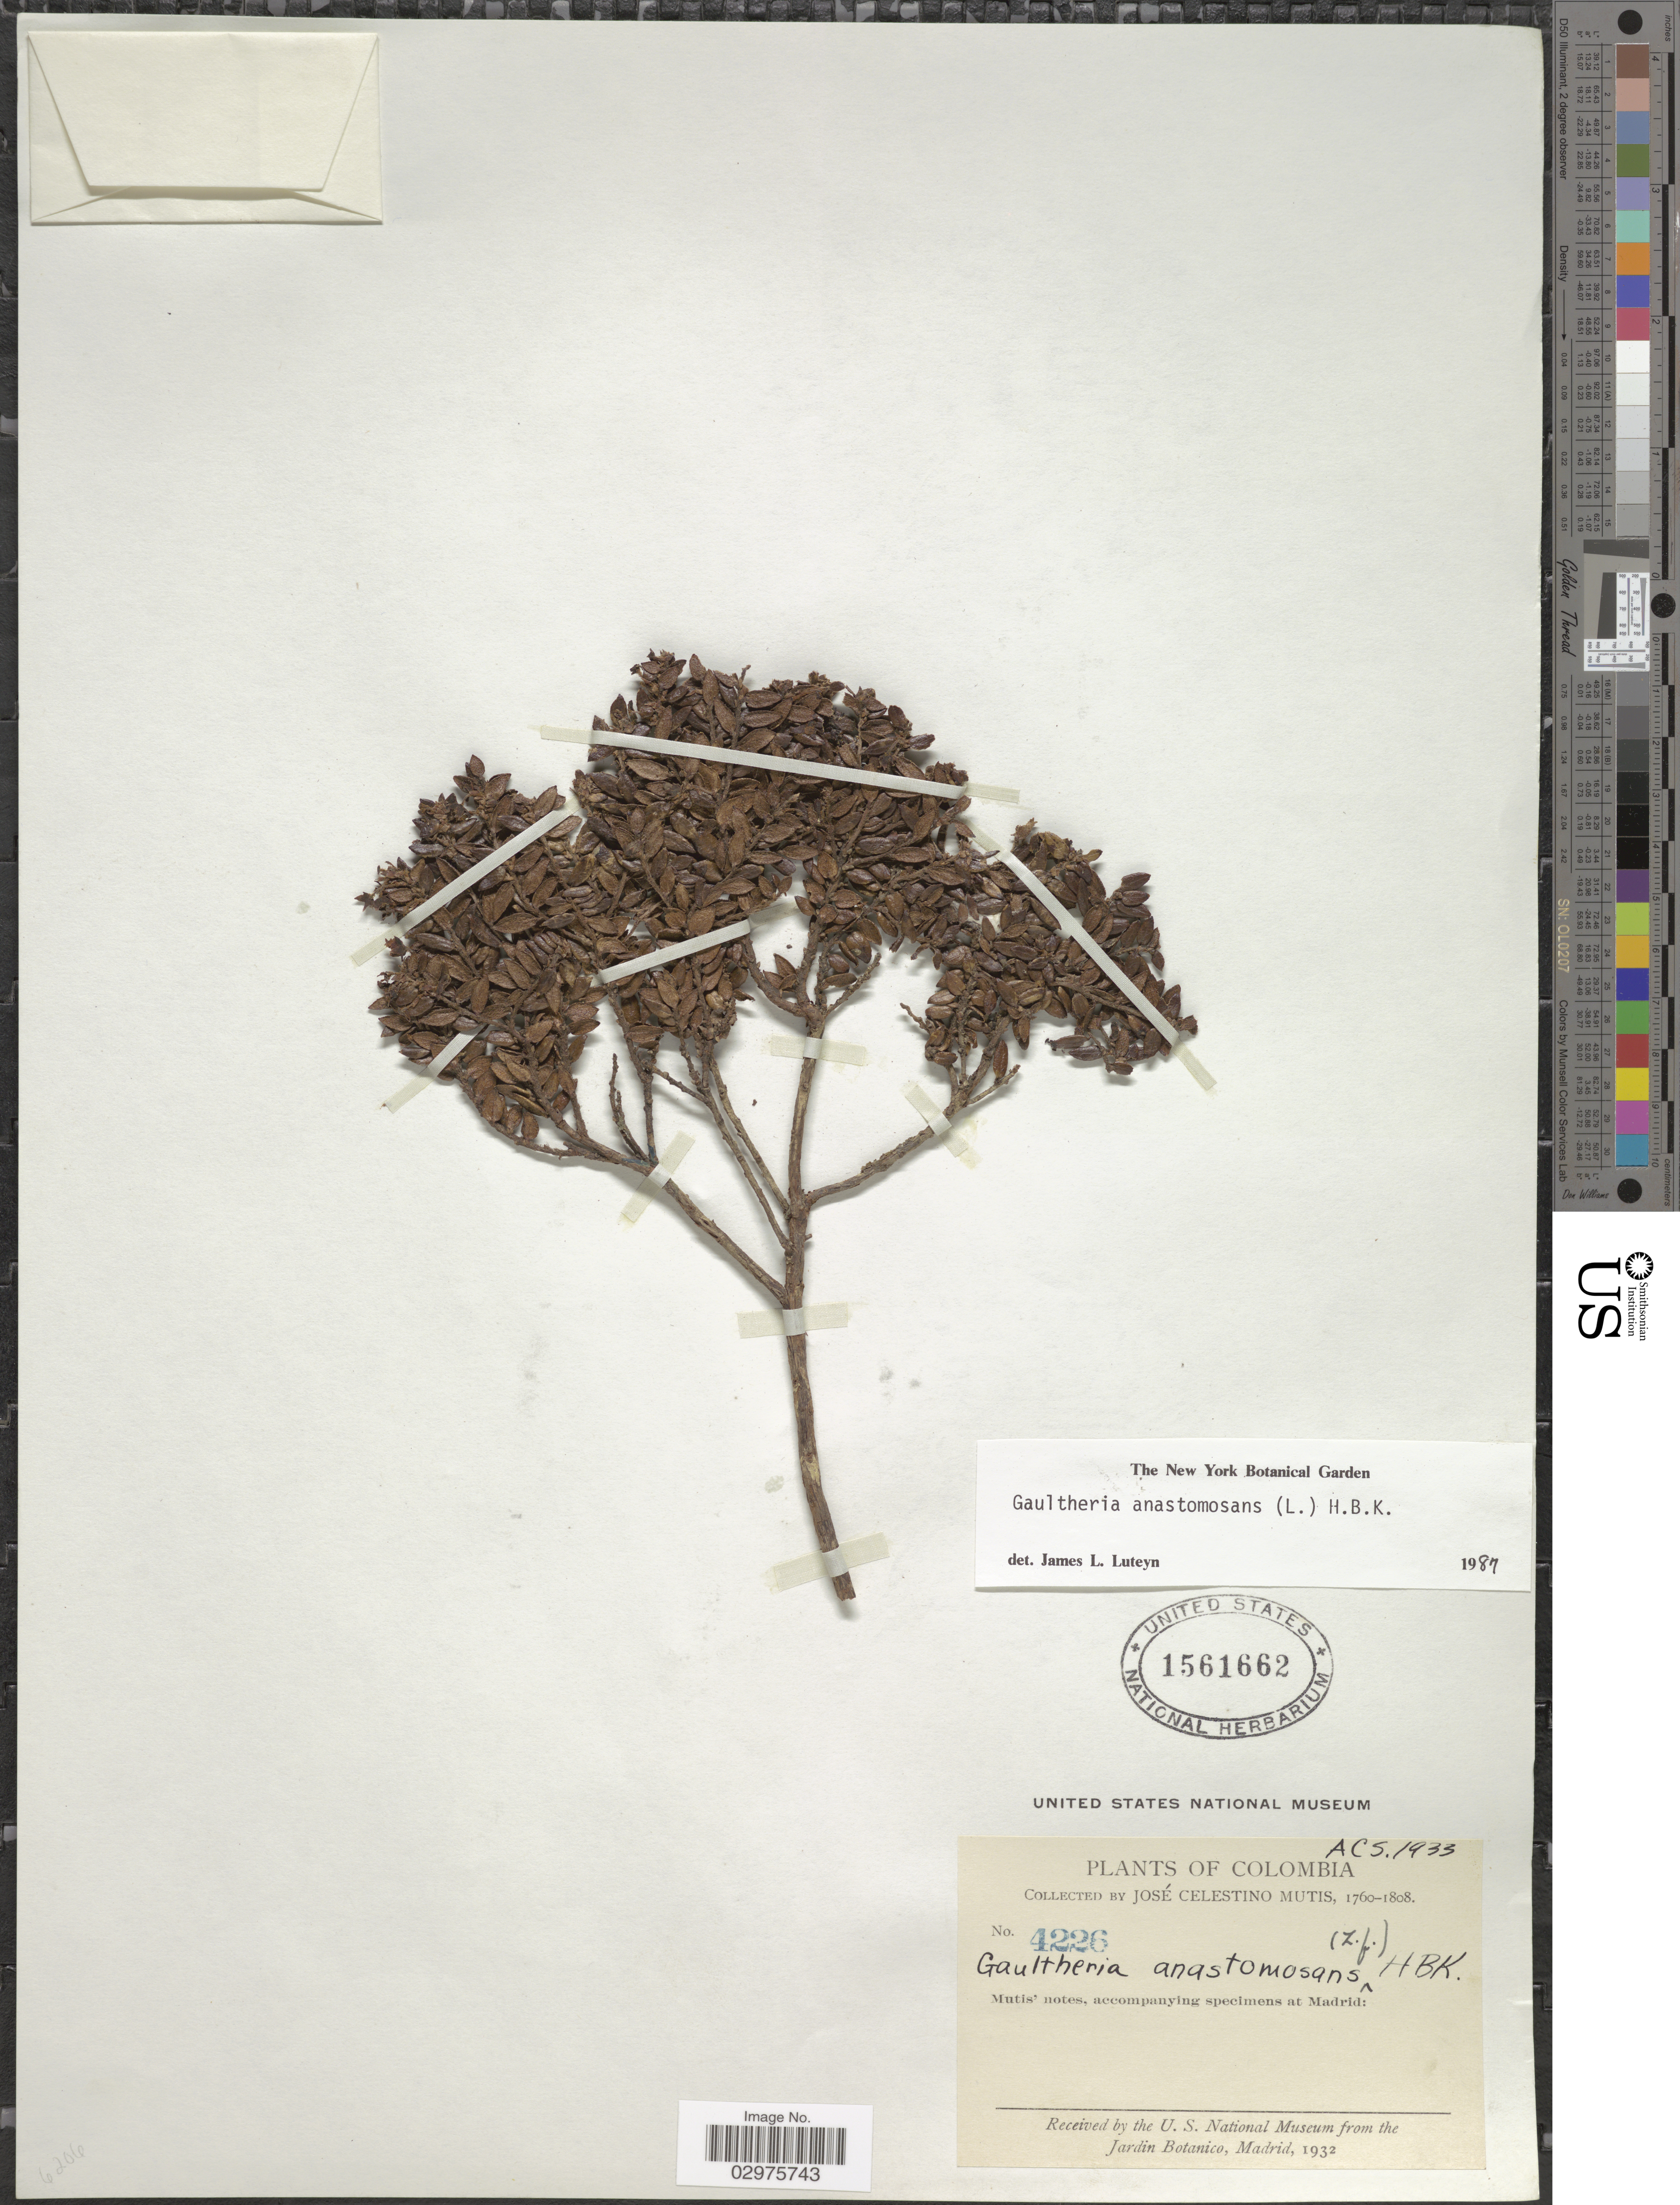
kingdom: Plantae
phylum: Tracheophyta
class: Magnoliopsida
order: Ericales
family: Ericaceae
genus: Gaultheria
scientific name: Gaultheria anastomosans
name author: (L. f.) Kunth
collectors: J. C. B. Mutis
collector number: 4226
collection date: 1760/1808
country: Colombia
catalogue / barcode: US 1561662